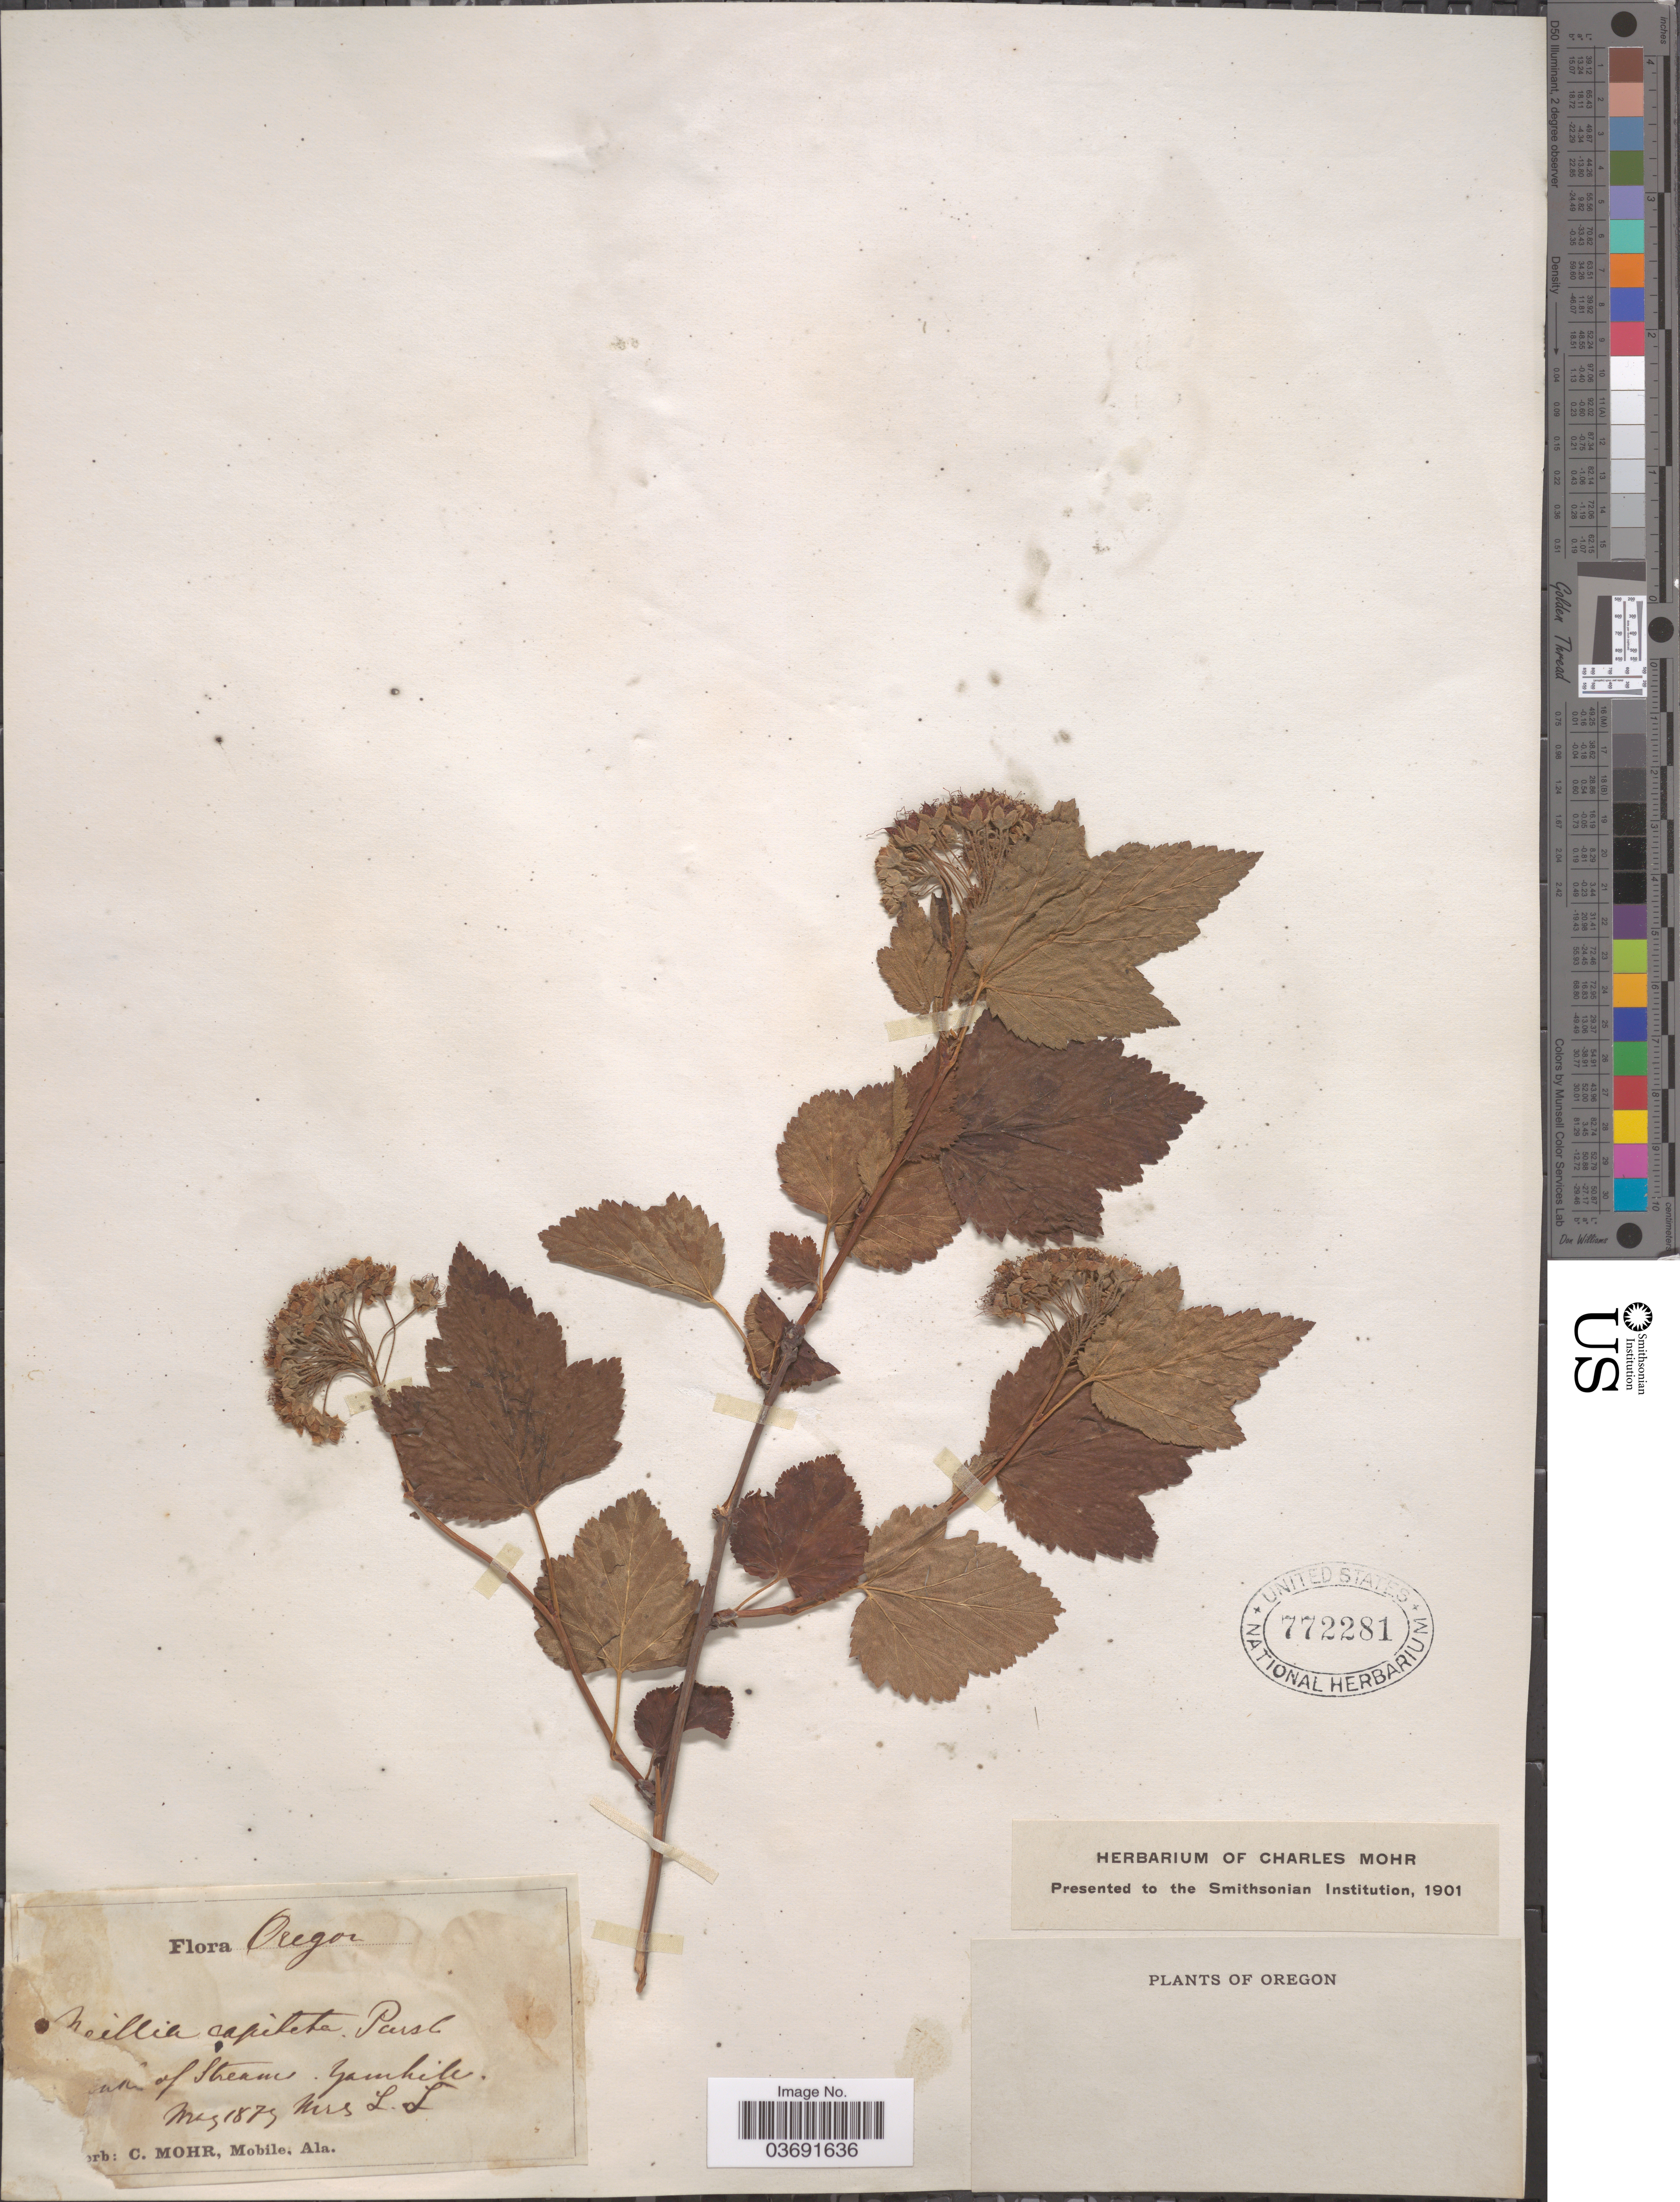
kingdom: Plantae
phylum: Tracheophyta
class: Magnoliopsida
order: Rosales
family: Rosaceae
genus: Physocarpus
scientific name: Physocarpus capitatus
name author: (Pursh) Kuntze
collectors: L. L.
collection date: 1875-05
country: United States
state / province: Oregon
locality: Yamhill.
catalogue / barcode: US 772281